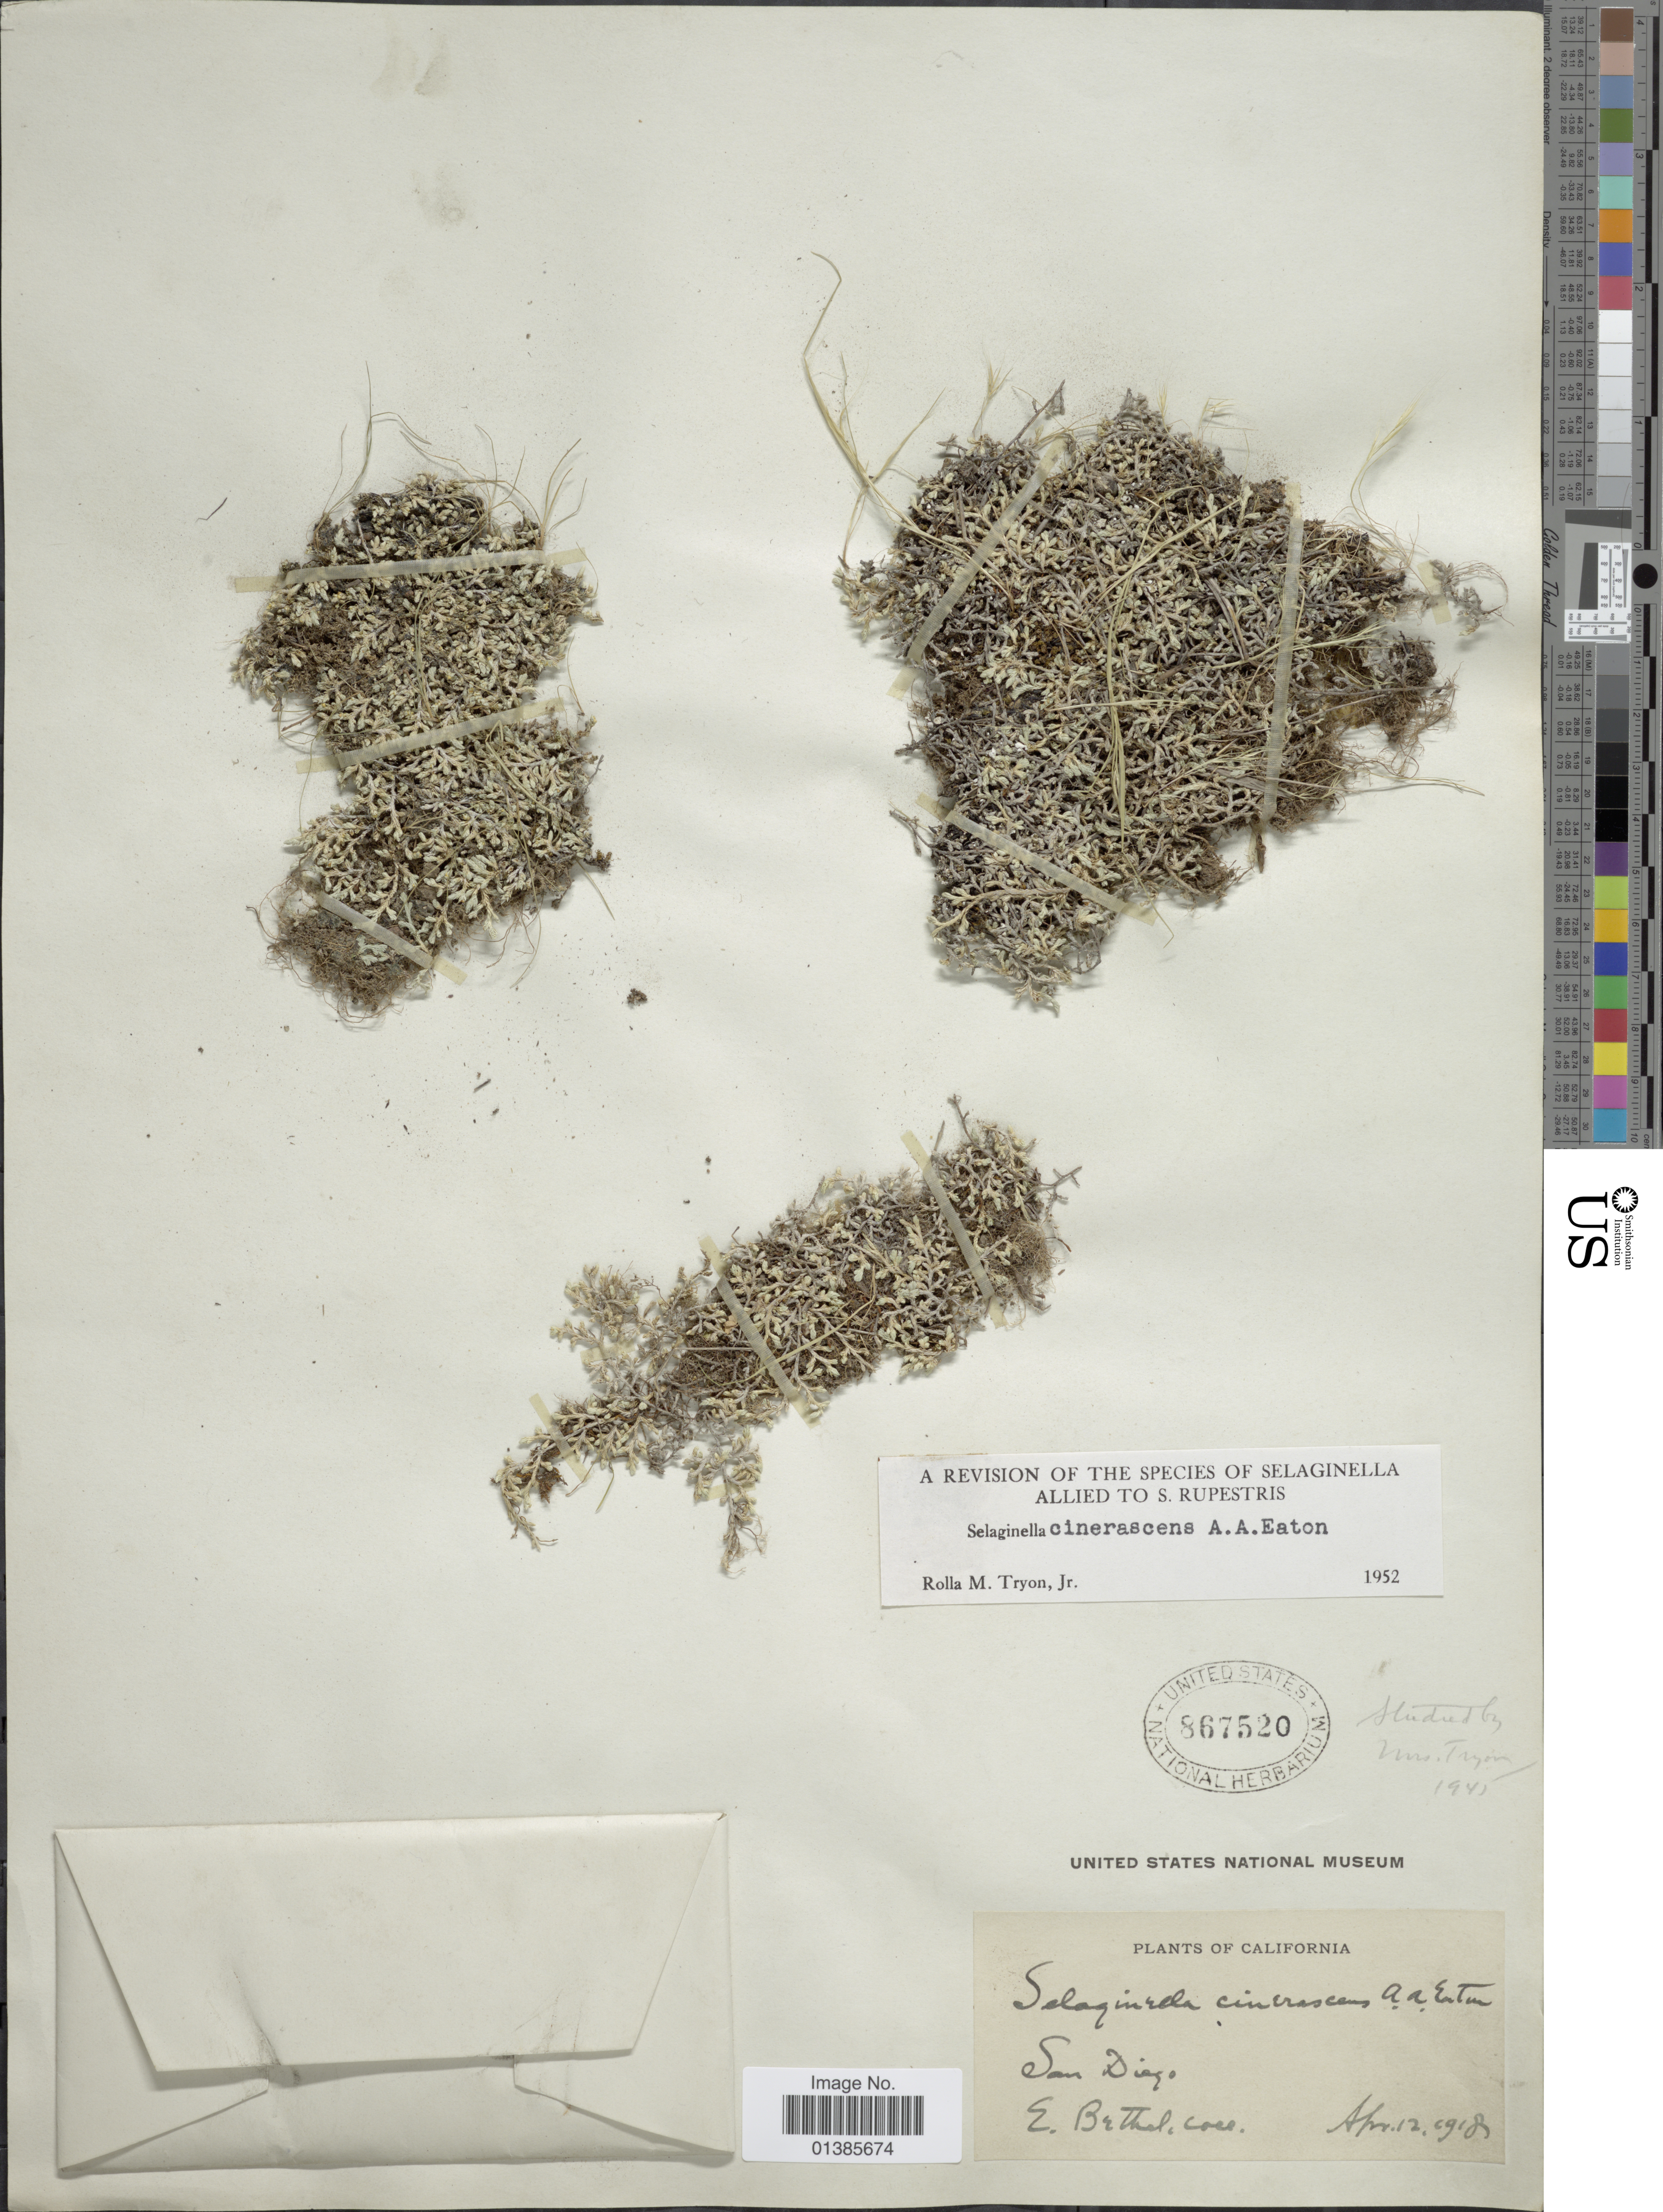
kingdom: Plantae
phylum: Tracheophyta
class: Lycopodiopsida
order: Selaginellales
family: Selaginellaceae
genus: Selaginella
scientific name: Selaginella cinerascens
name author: A.A. Eaton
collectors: E. Bethel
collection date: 1918-04-12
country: United States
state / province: California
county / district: San Diego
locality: San Diego.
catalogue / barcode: US 867520